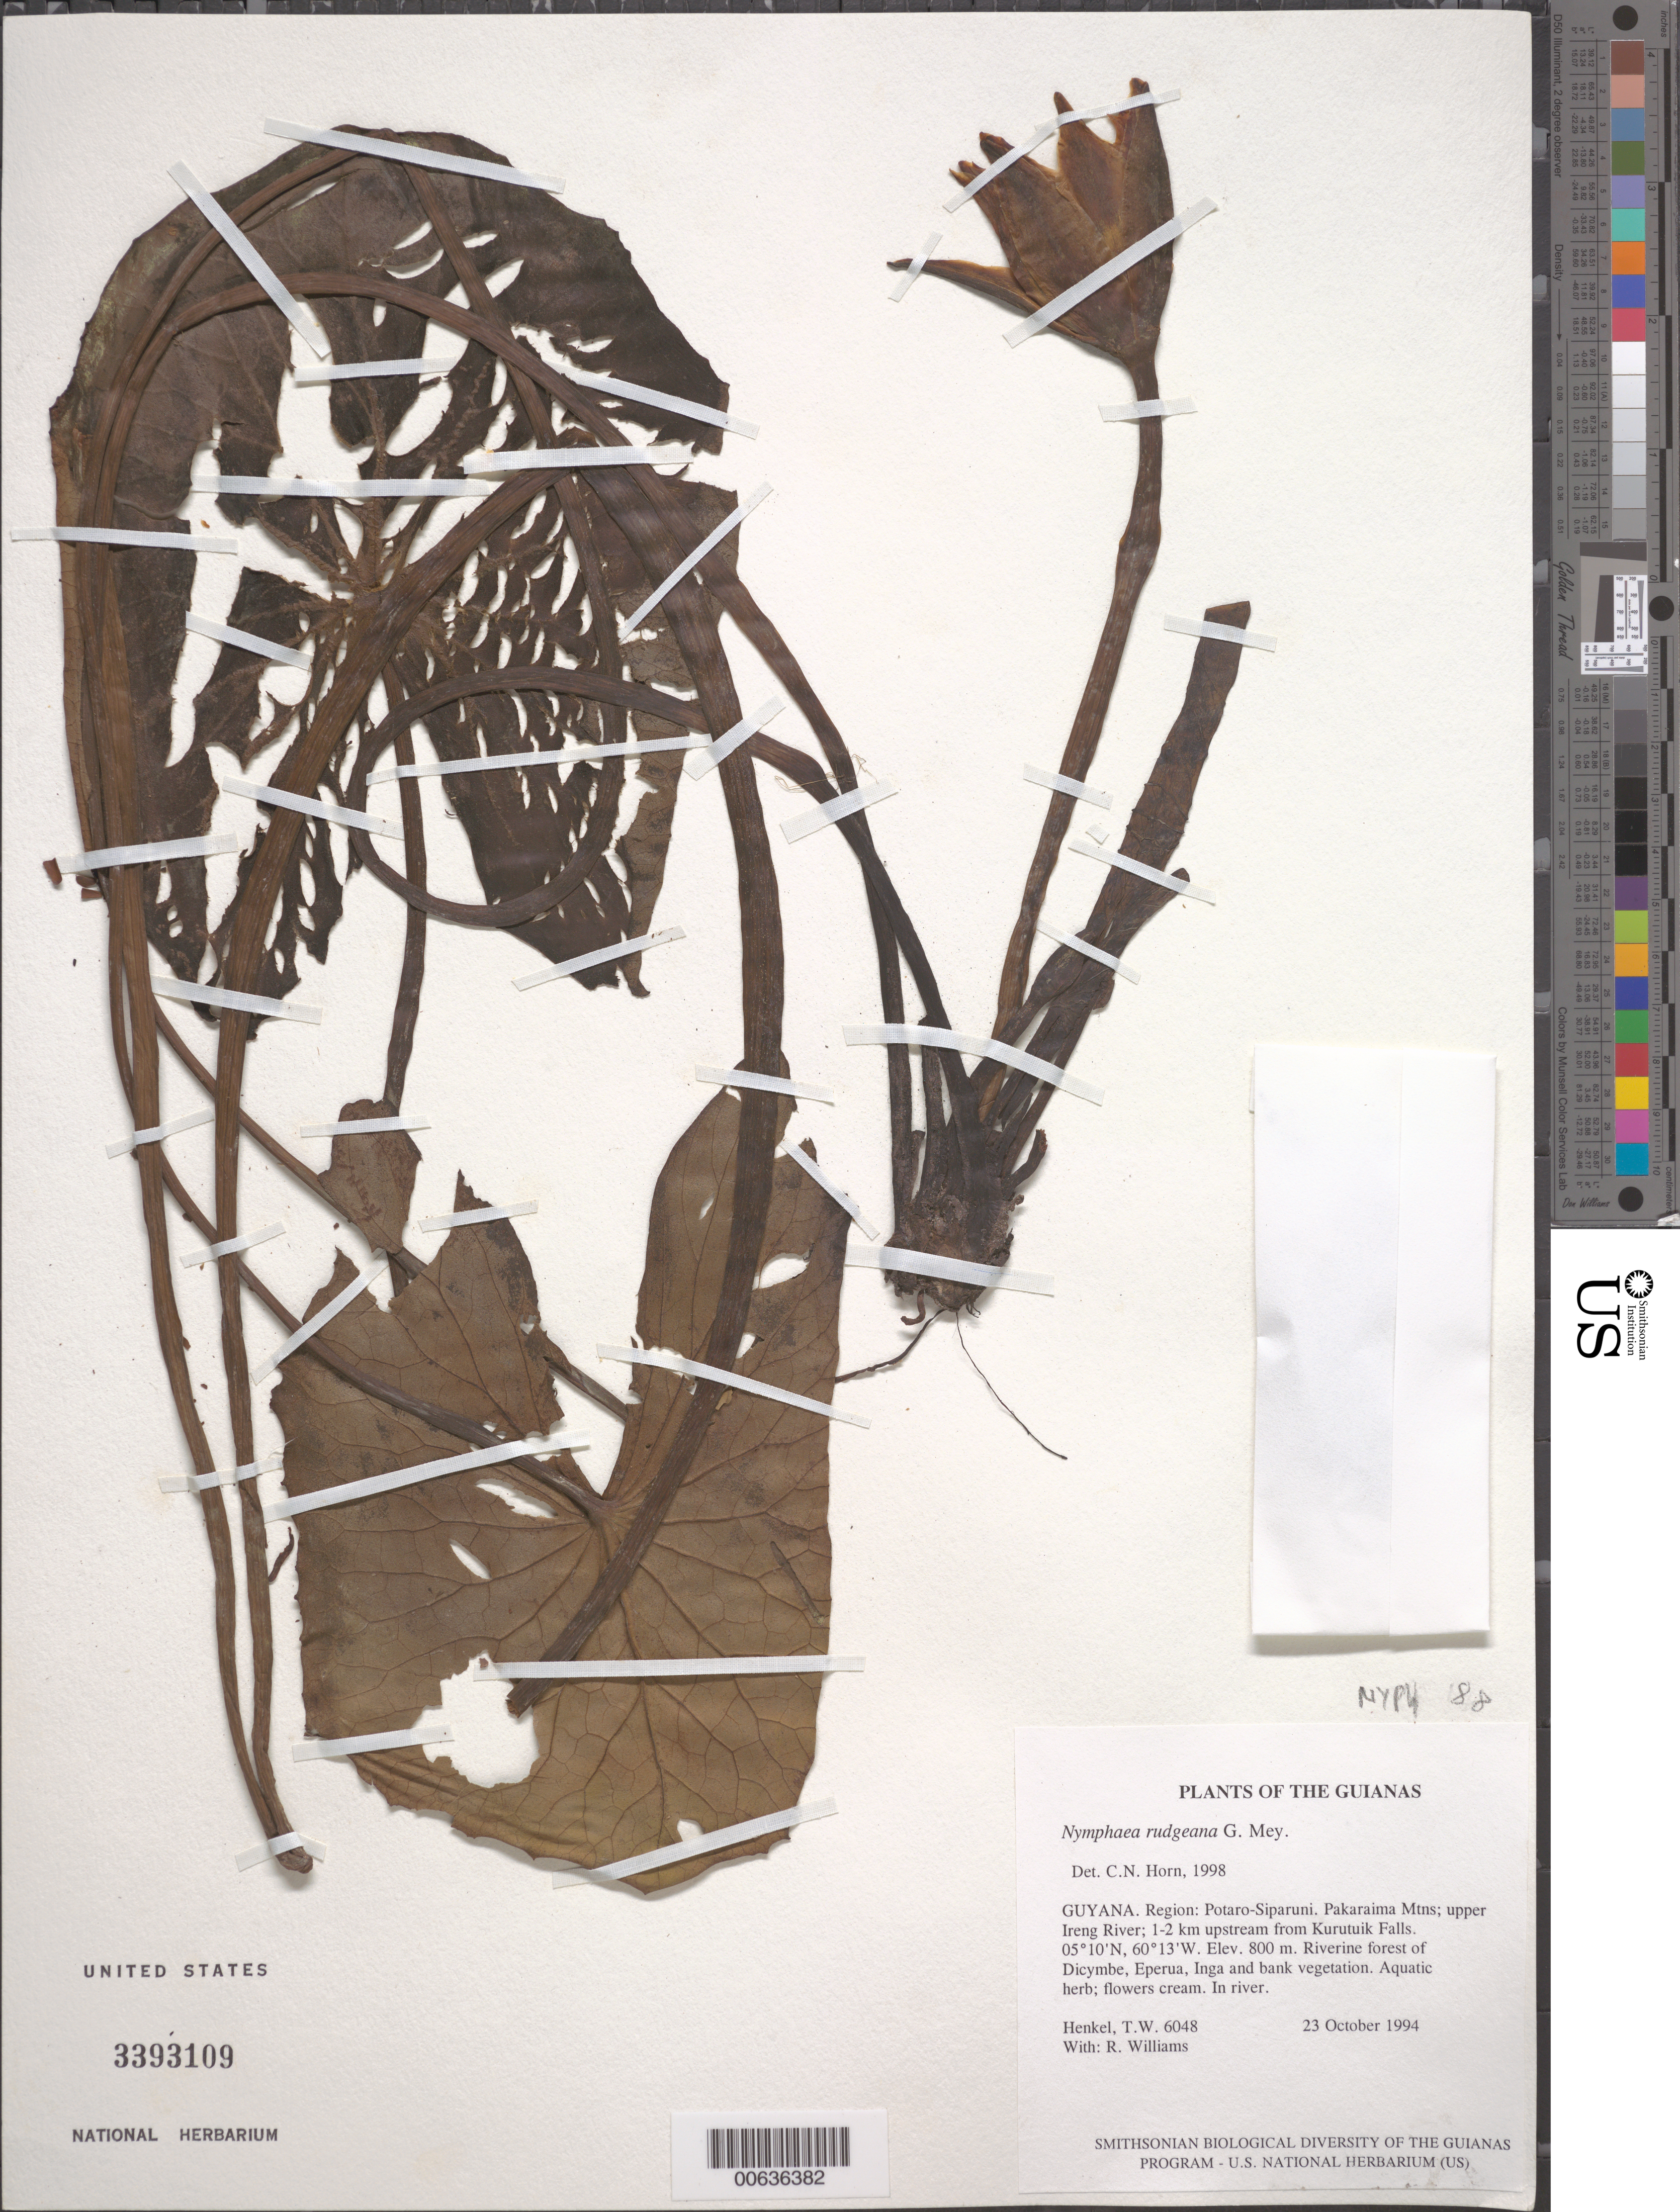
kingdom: Plantae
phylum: Tracheophyta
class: Magnoliopsida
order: Nymphaeales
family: Nymphaeaceae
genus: Nymphaea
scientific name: Nymphaea rudgeana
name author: G. Mey.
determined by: Horn, Charles N.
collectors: T. Henkel & R. Williams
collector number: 6048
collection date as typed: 23 October 1994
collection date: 1994-10-23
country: Guyana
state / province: Potaro-Siparuni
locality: Pakaraima Mtns; upper Ireng River; 1-2 km upstream from Kurutuik Falls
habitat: Riverine forest of Dicymbe, Eperua, Inga and bank vegetation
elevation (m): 800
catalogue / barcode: US 3393109